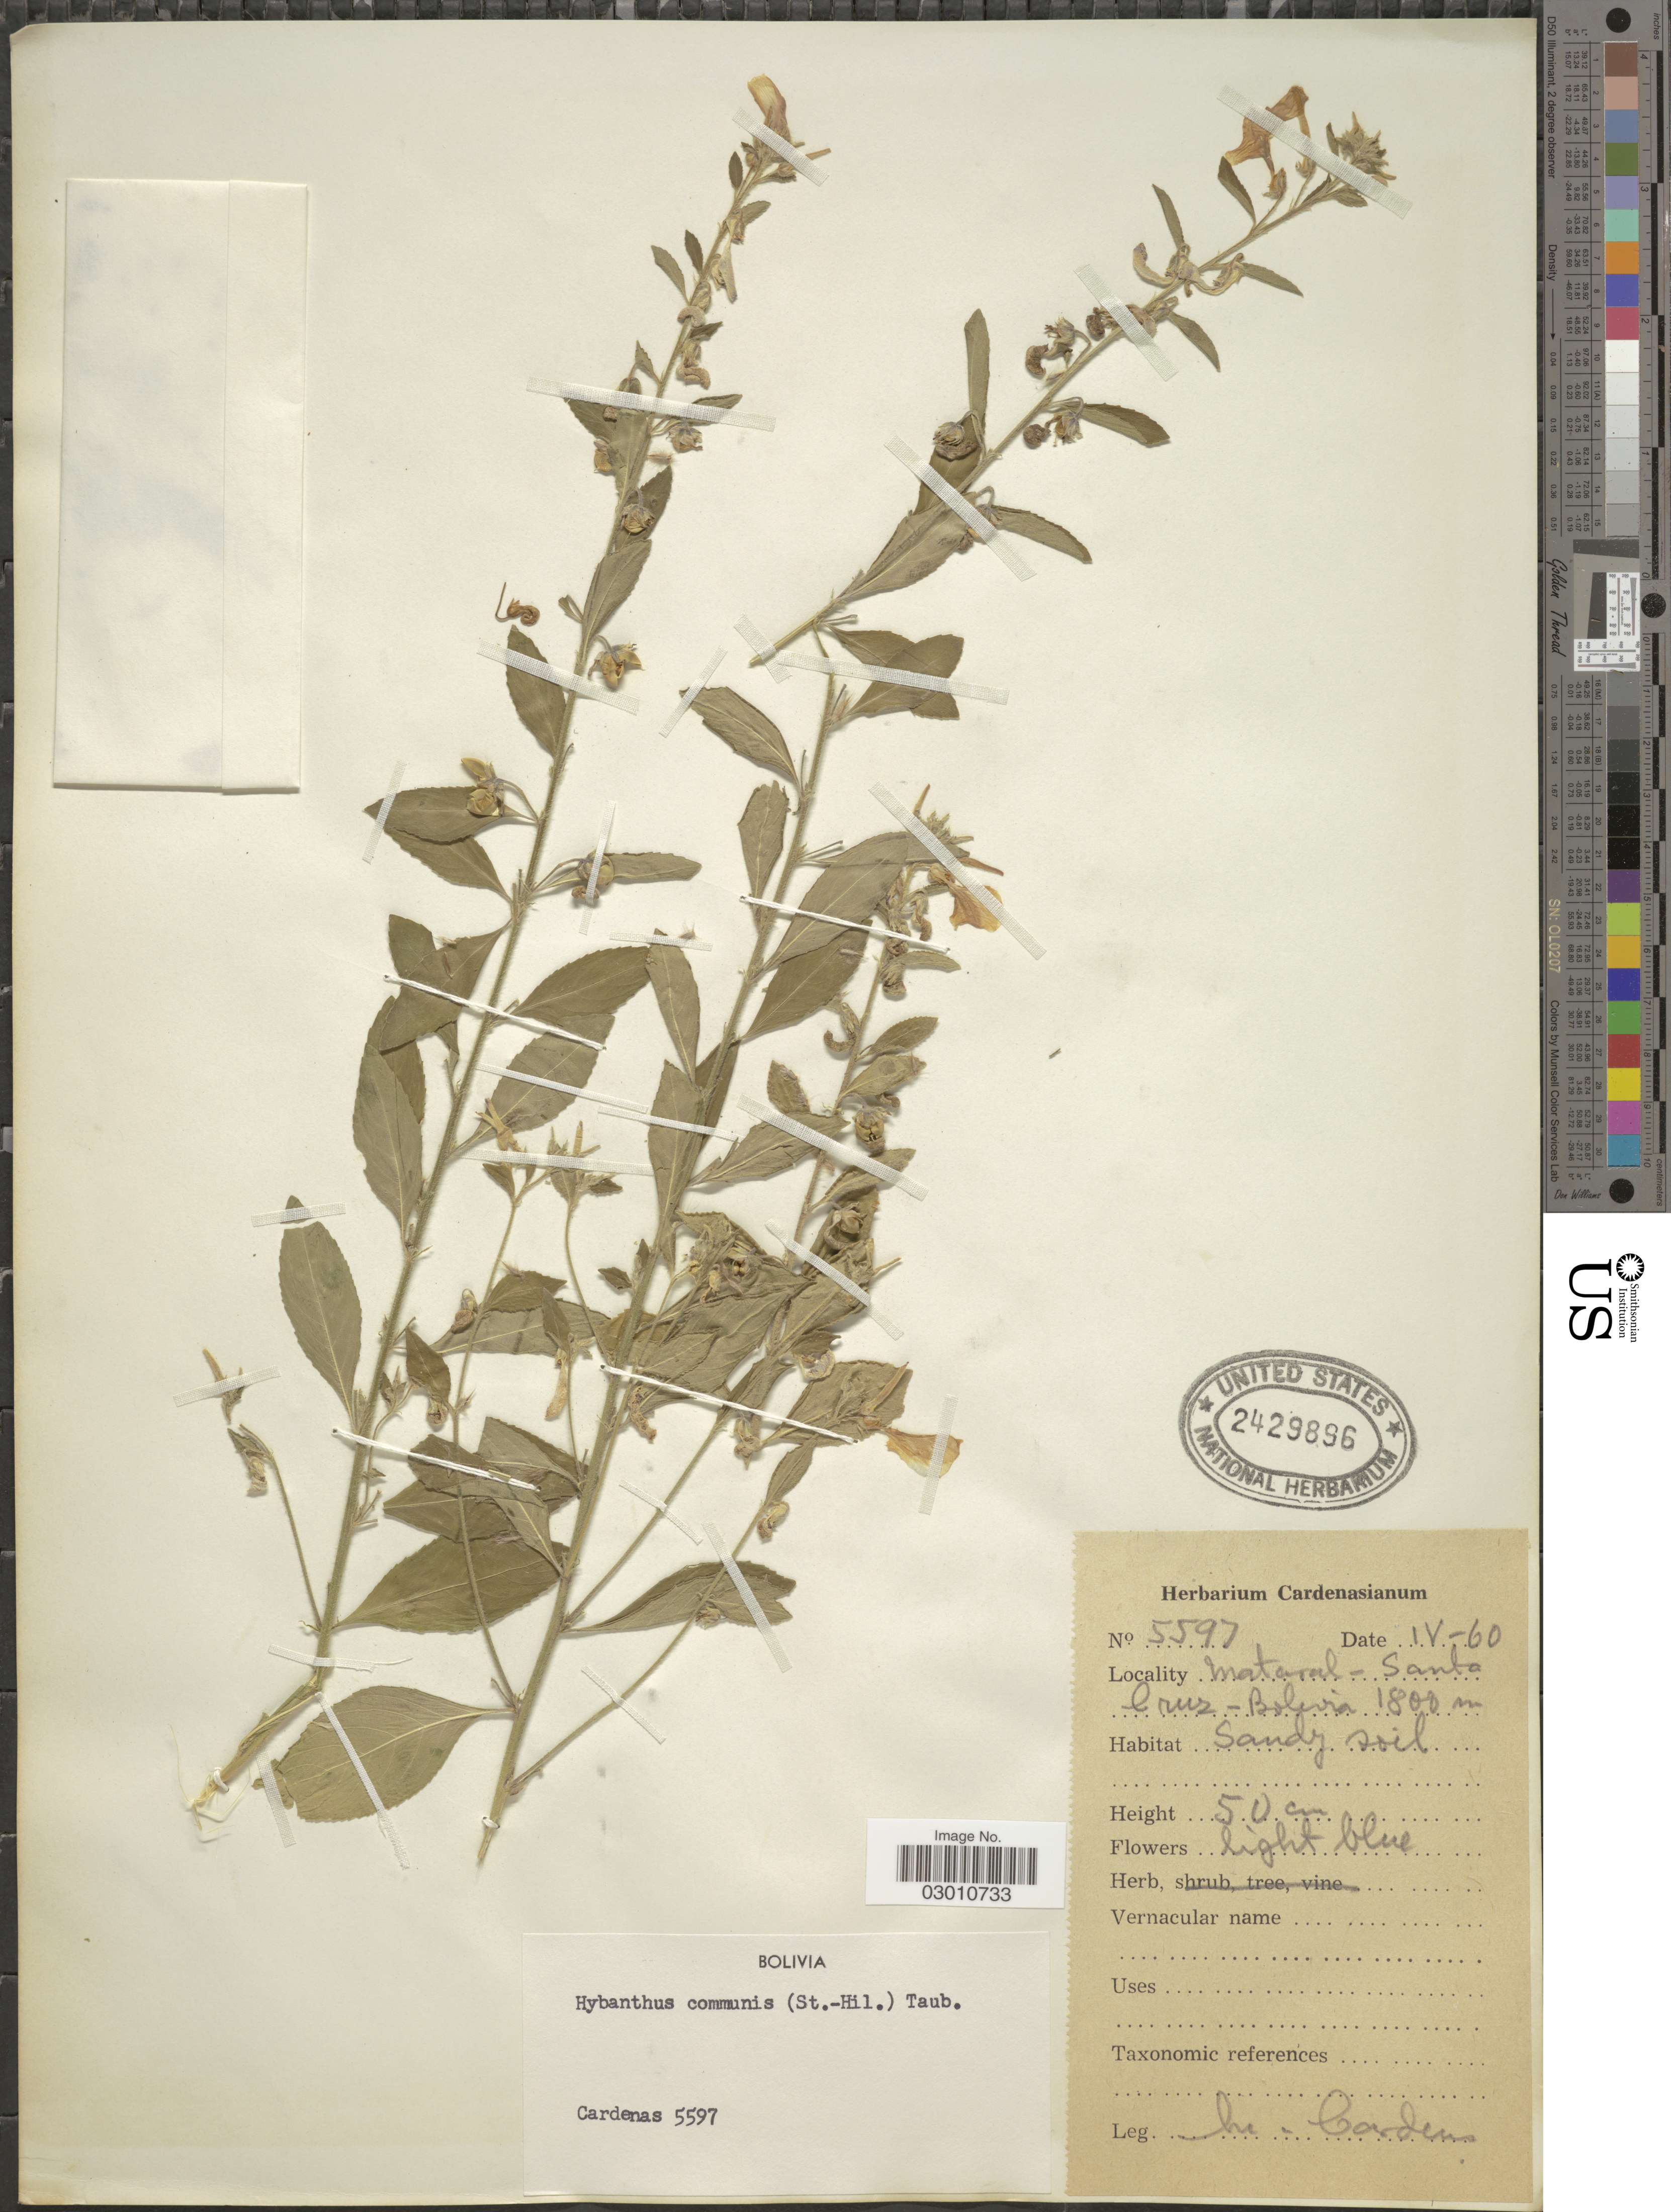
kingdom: Plantae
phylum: Tracheophyta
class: Magnoliopsida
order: Malpighiales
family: Violaceae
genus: Pombalia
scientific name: Pombalia communis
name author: (A. St.-Hil.) Paula-Souza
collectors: M. Cárdenas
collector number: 5597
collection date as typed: Transcribed d/m/y: /4/60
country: Bolivia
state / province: Santa Cruz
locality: Mataral - Santa Cruz.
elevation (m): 1800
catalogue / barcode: US 2429896